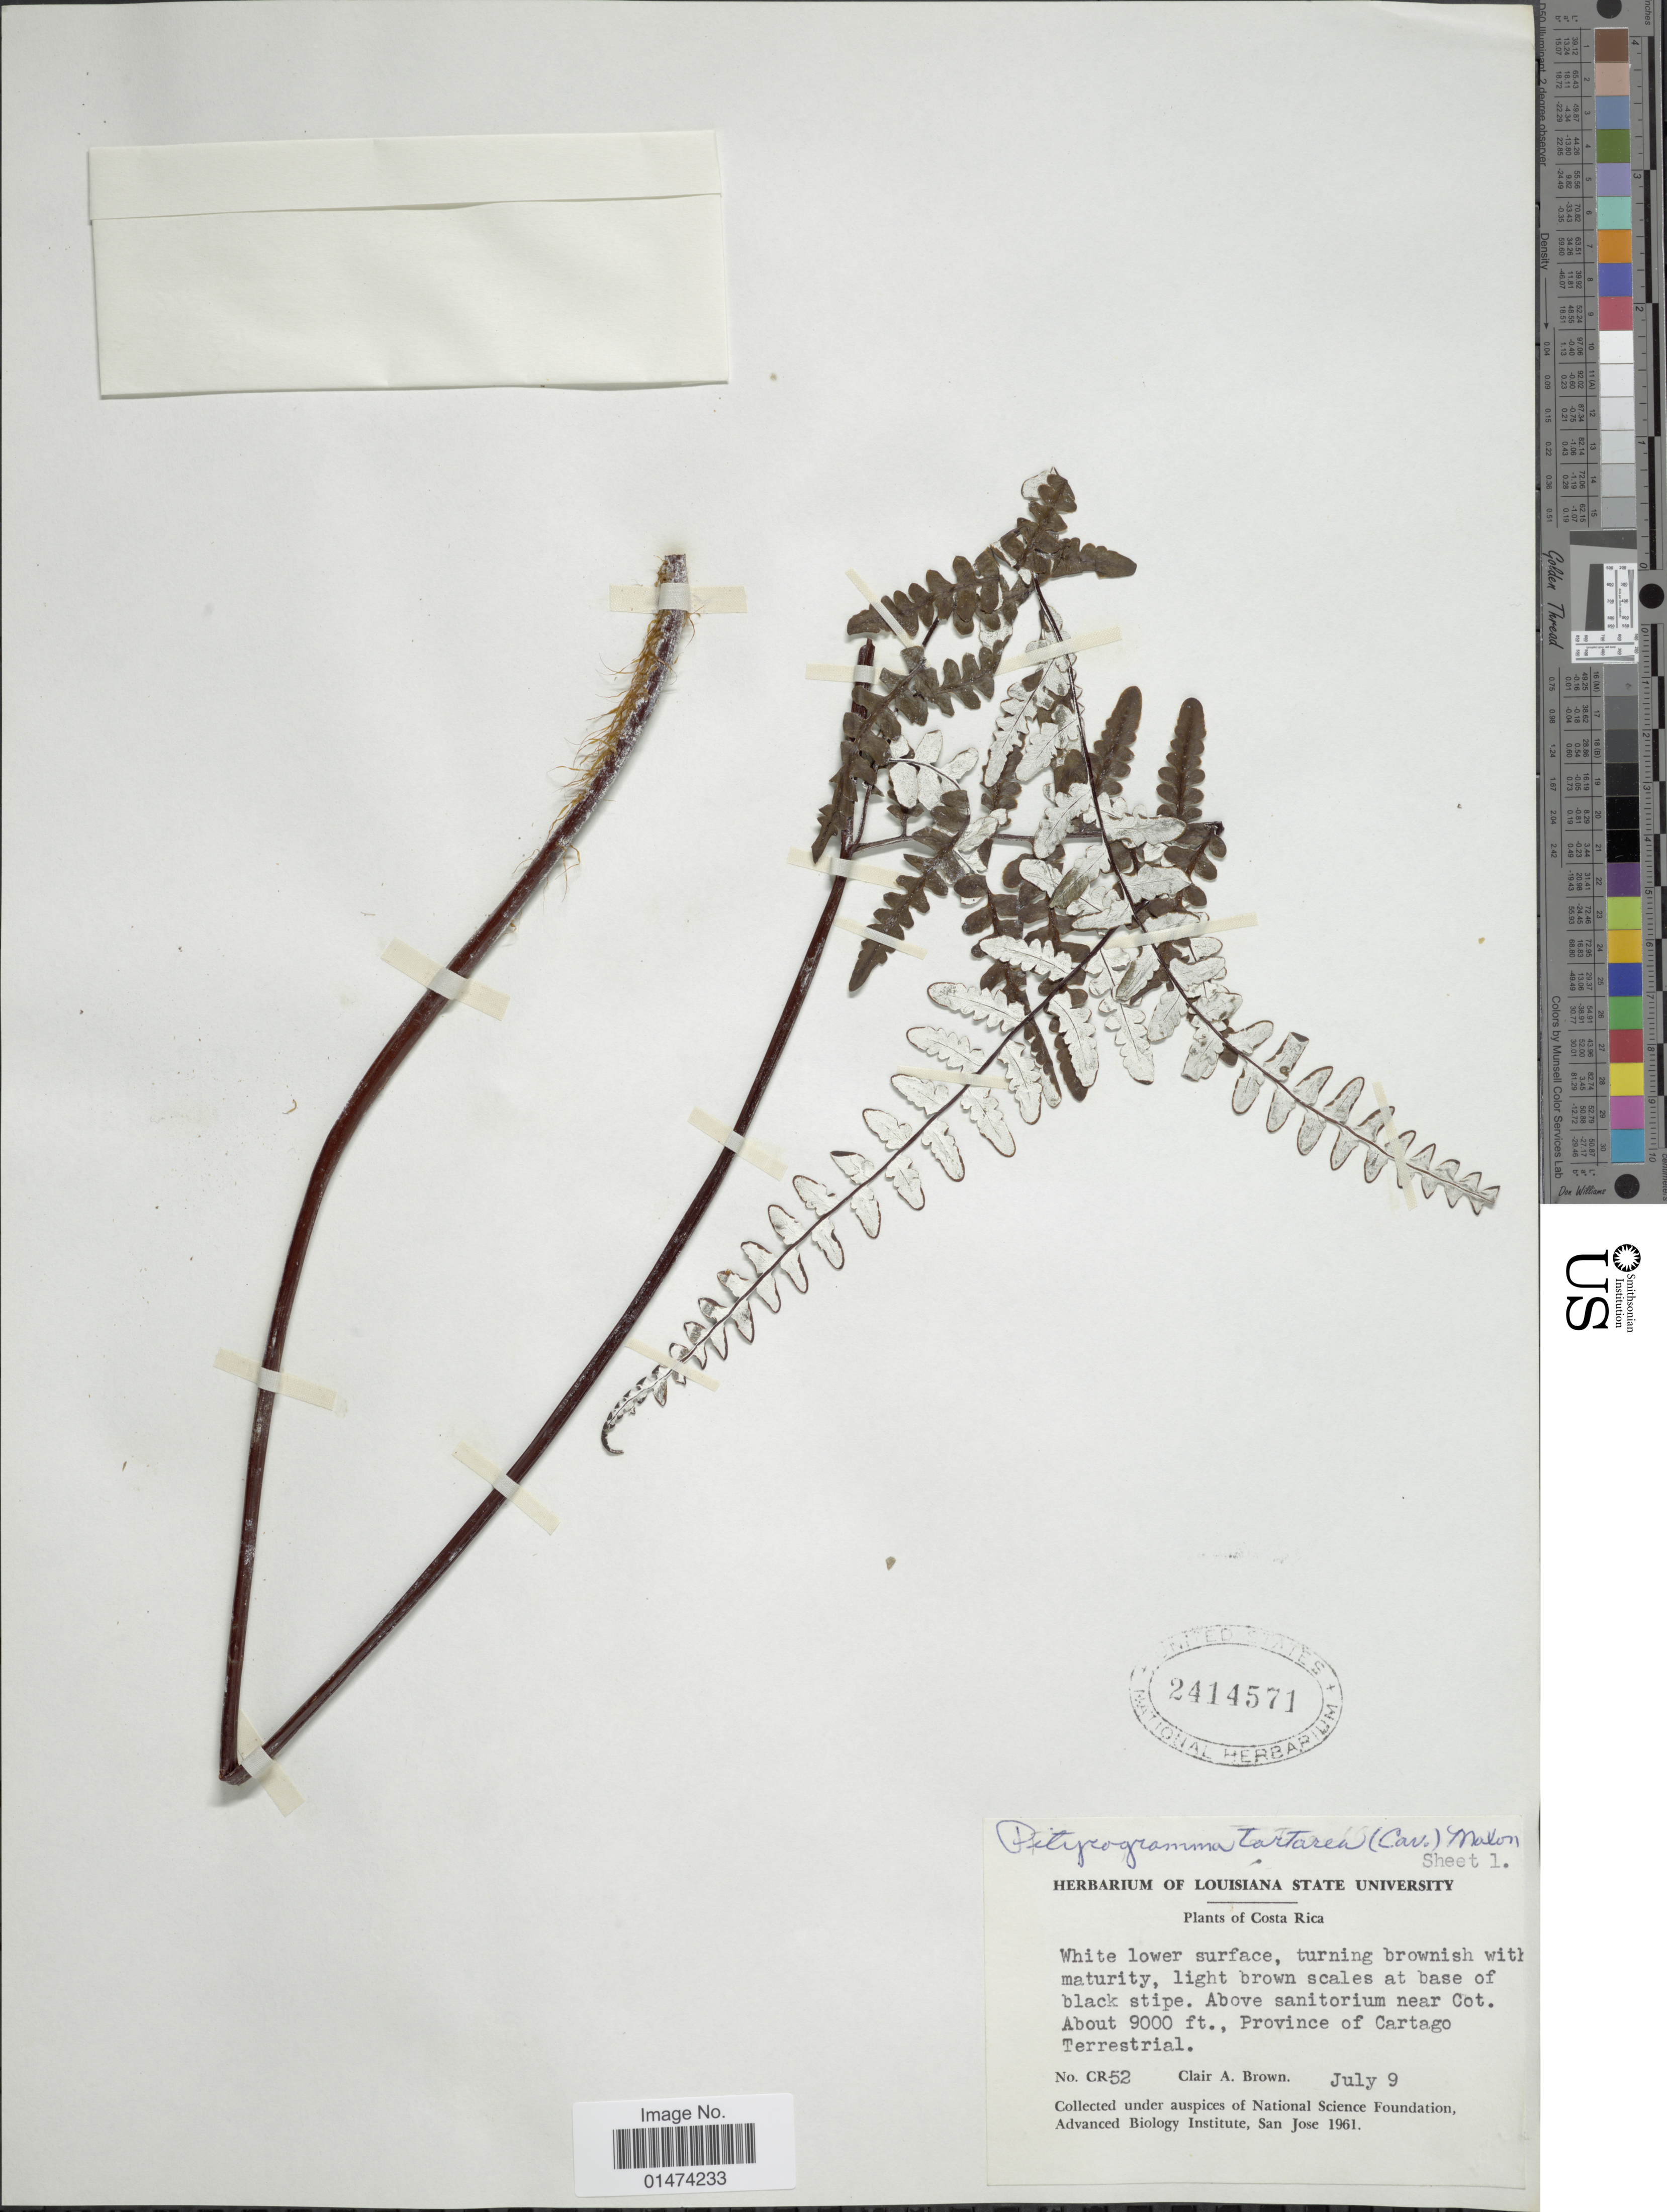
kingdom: Plantae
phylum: Tracheophyta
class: Polypodiopsida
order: Polypodiales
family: Pteridaceae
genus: Pityrogramma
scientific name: Pityrogramma tartarea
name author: (Cav.) Maxon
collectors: C. A. Brown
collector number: CR-52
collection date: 1961-07-09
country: Costa Rica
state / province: Cartago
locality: Above sanitorium near Cot. Terrestrial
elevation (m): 2743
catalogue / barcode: US 2414571